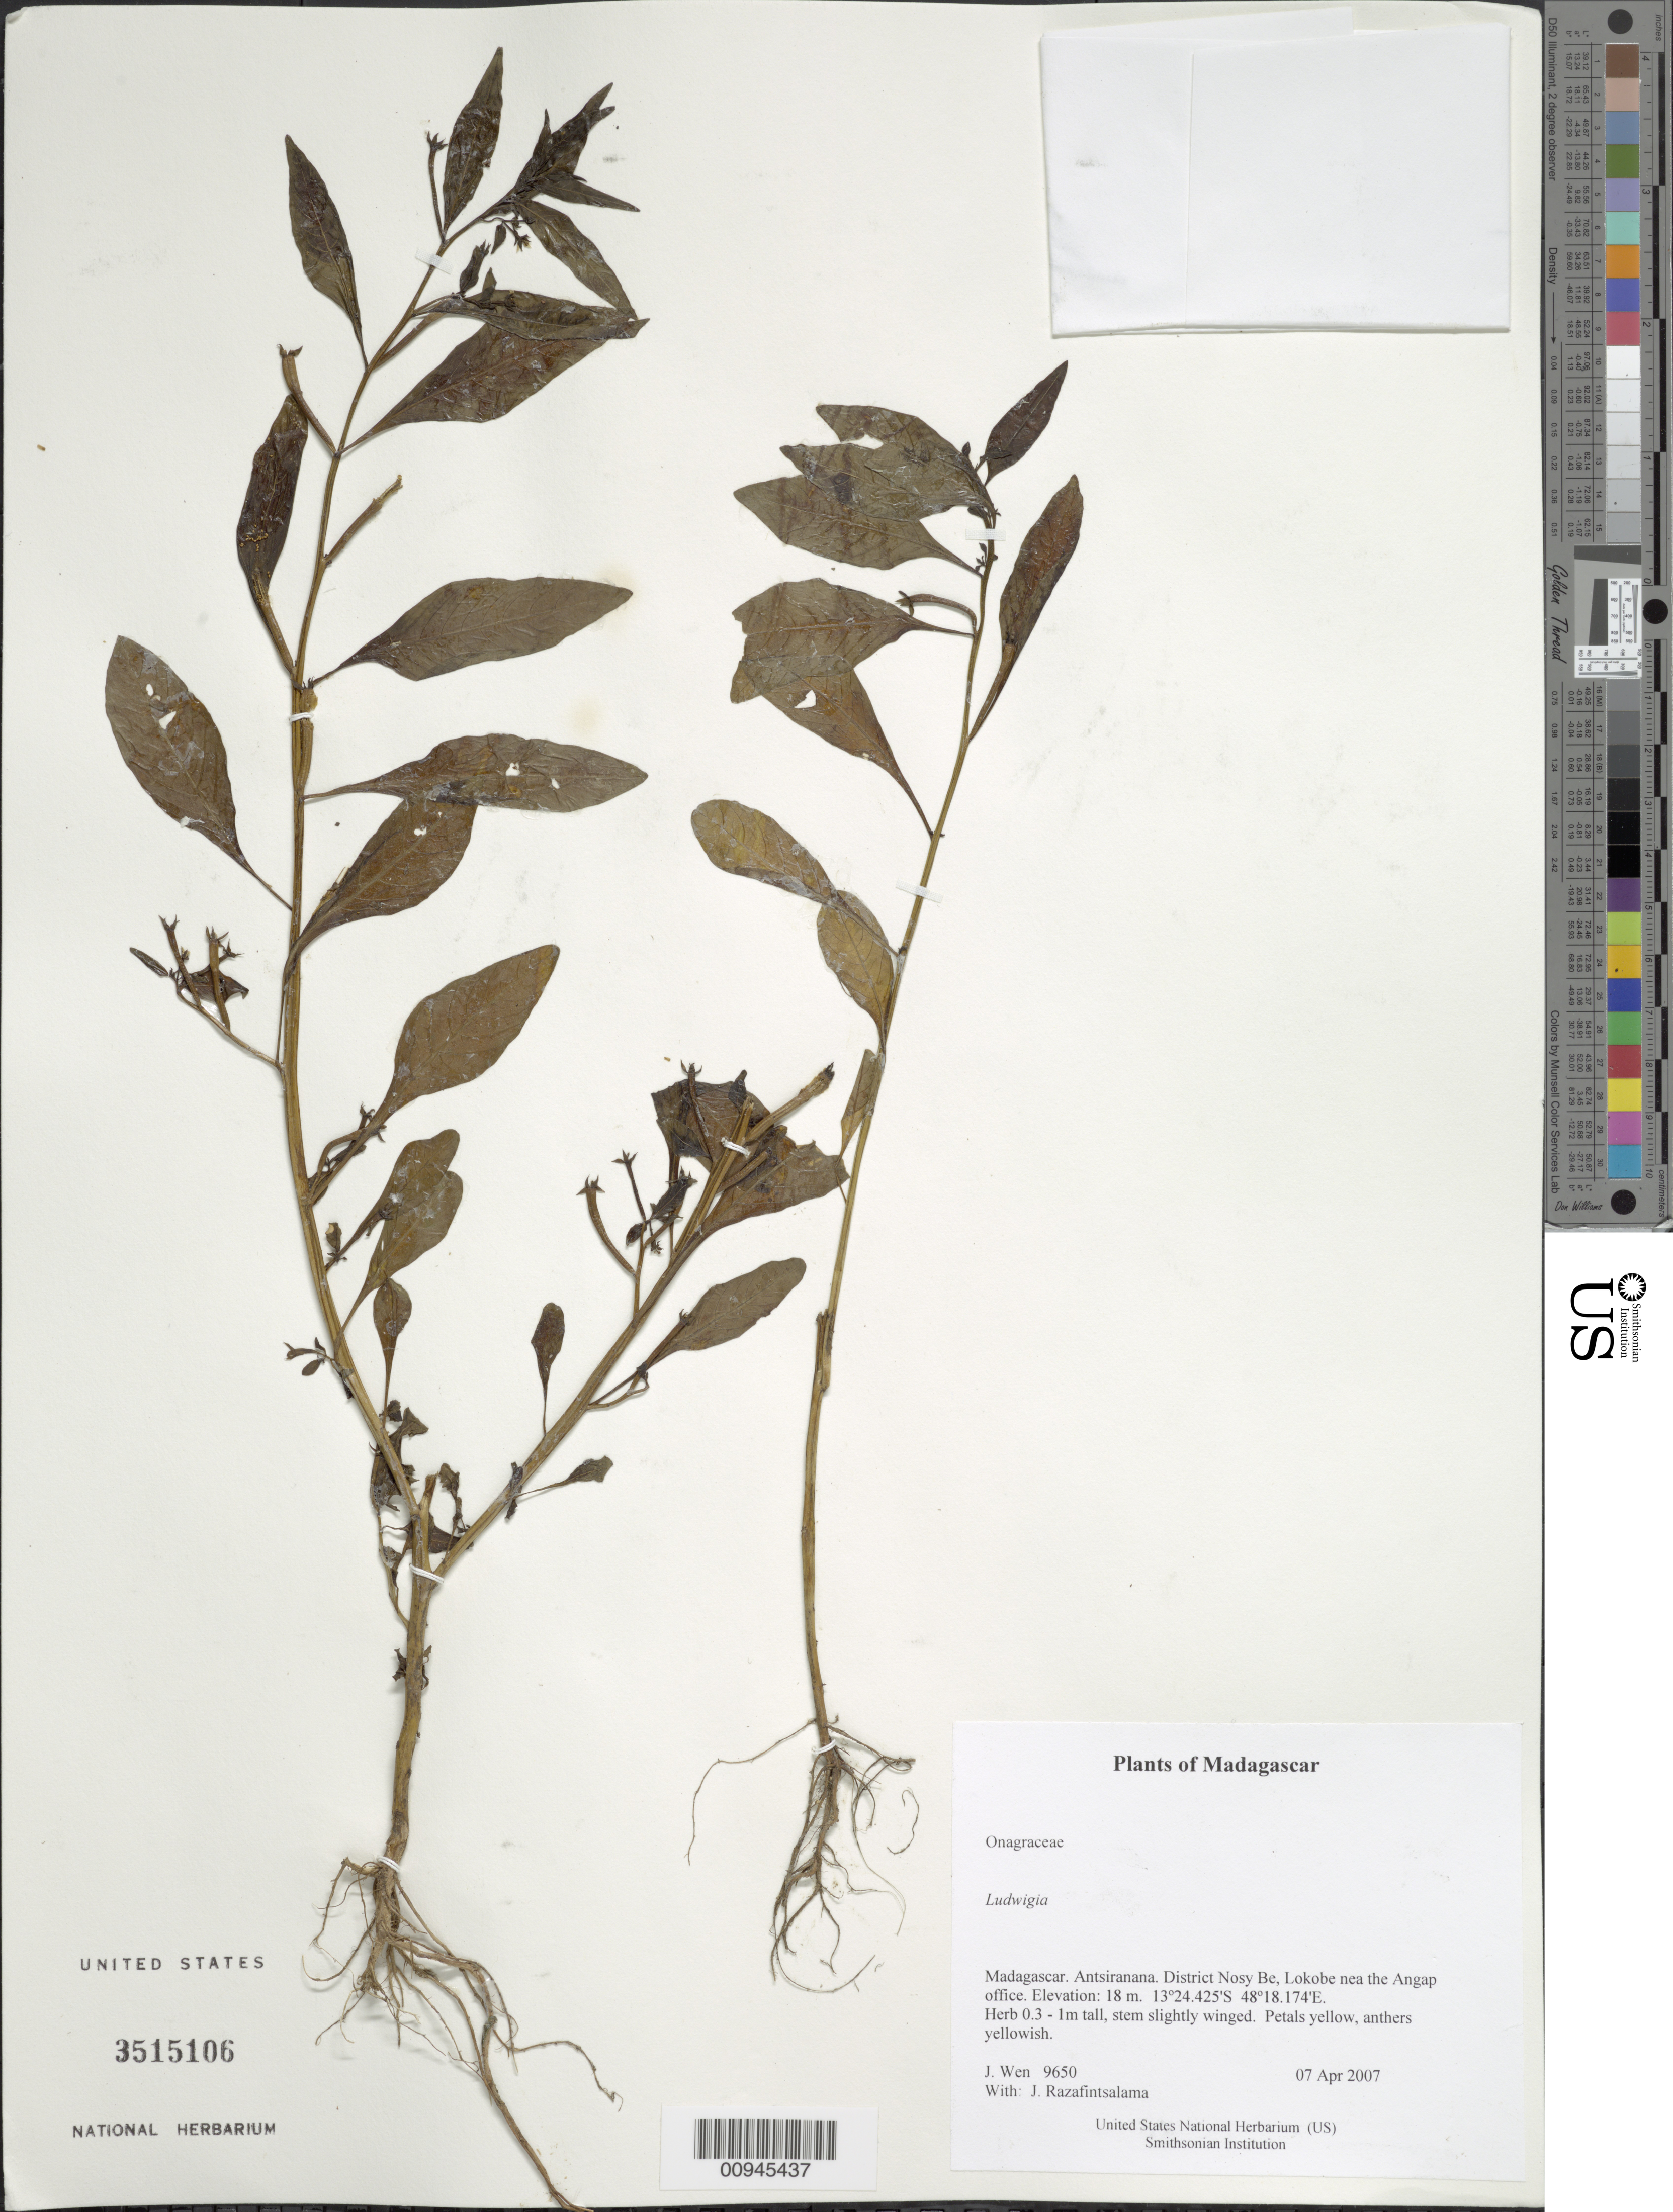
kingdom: Plantae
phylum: Tracheophyta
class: Magnoliopsida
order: Myrtales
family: Onagraceae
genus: Ludwigia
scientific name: Ludwigia sp.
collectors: J. Wen & J. Razafintsalama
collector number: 9650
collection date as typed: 07 Apr 2007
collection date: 2007-04-07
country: Madagascar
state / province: Diana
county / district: Nosy Be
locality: District Nosy Be, Lokobe nea the Angap office.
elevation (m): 18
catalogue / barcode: US 3515106